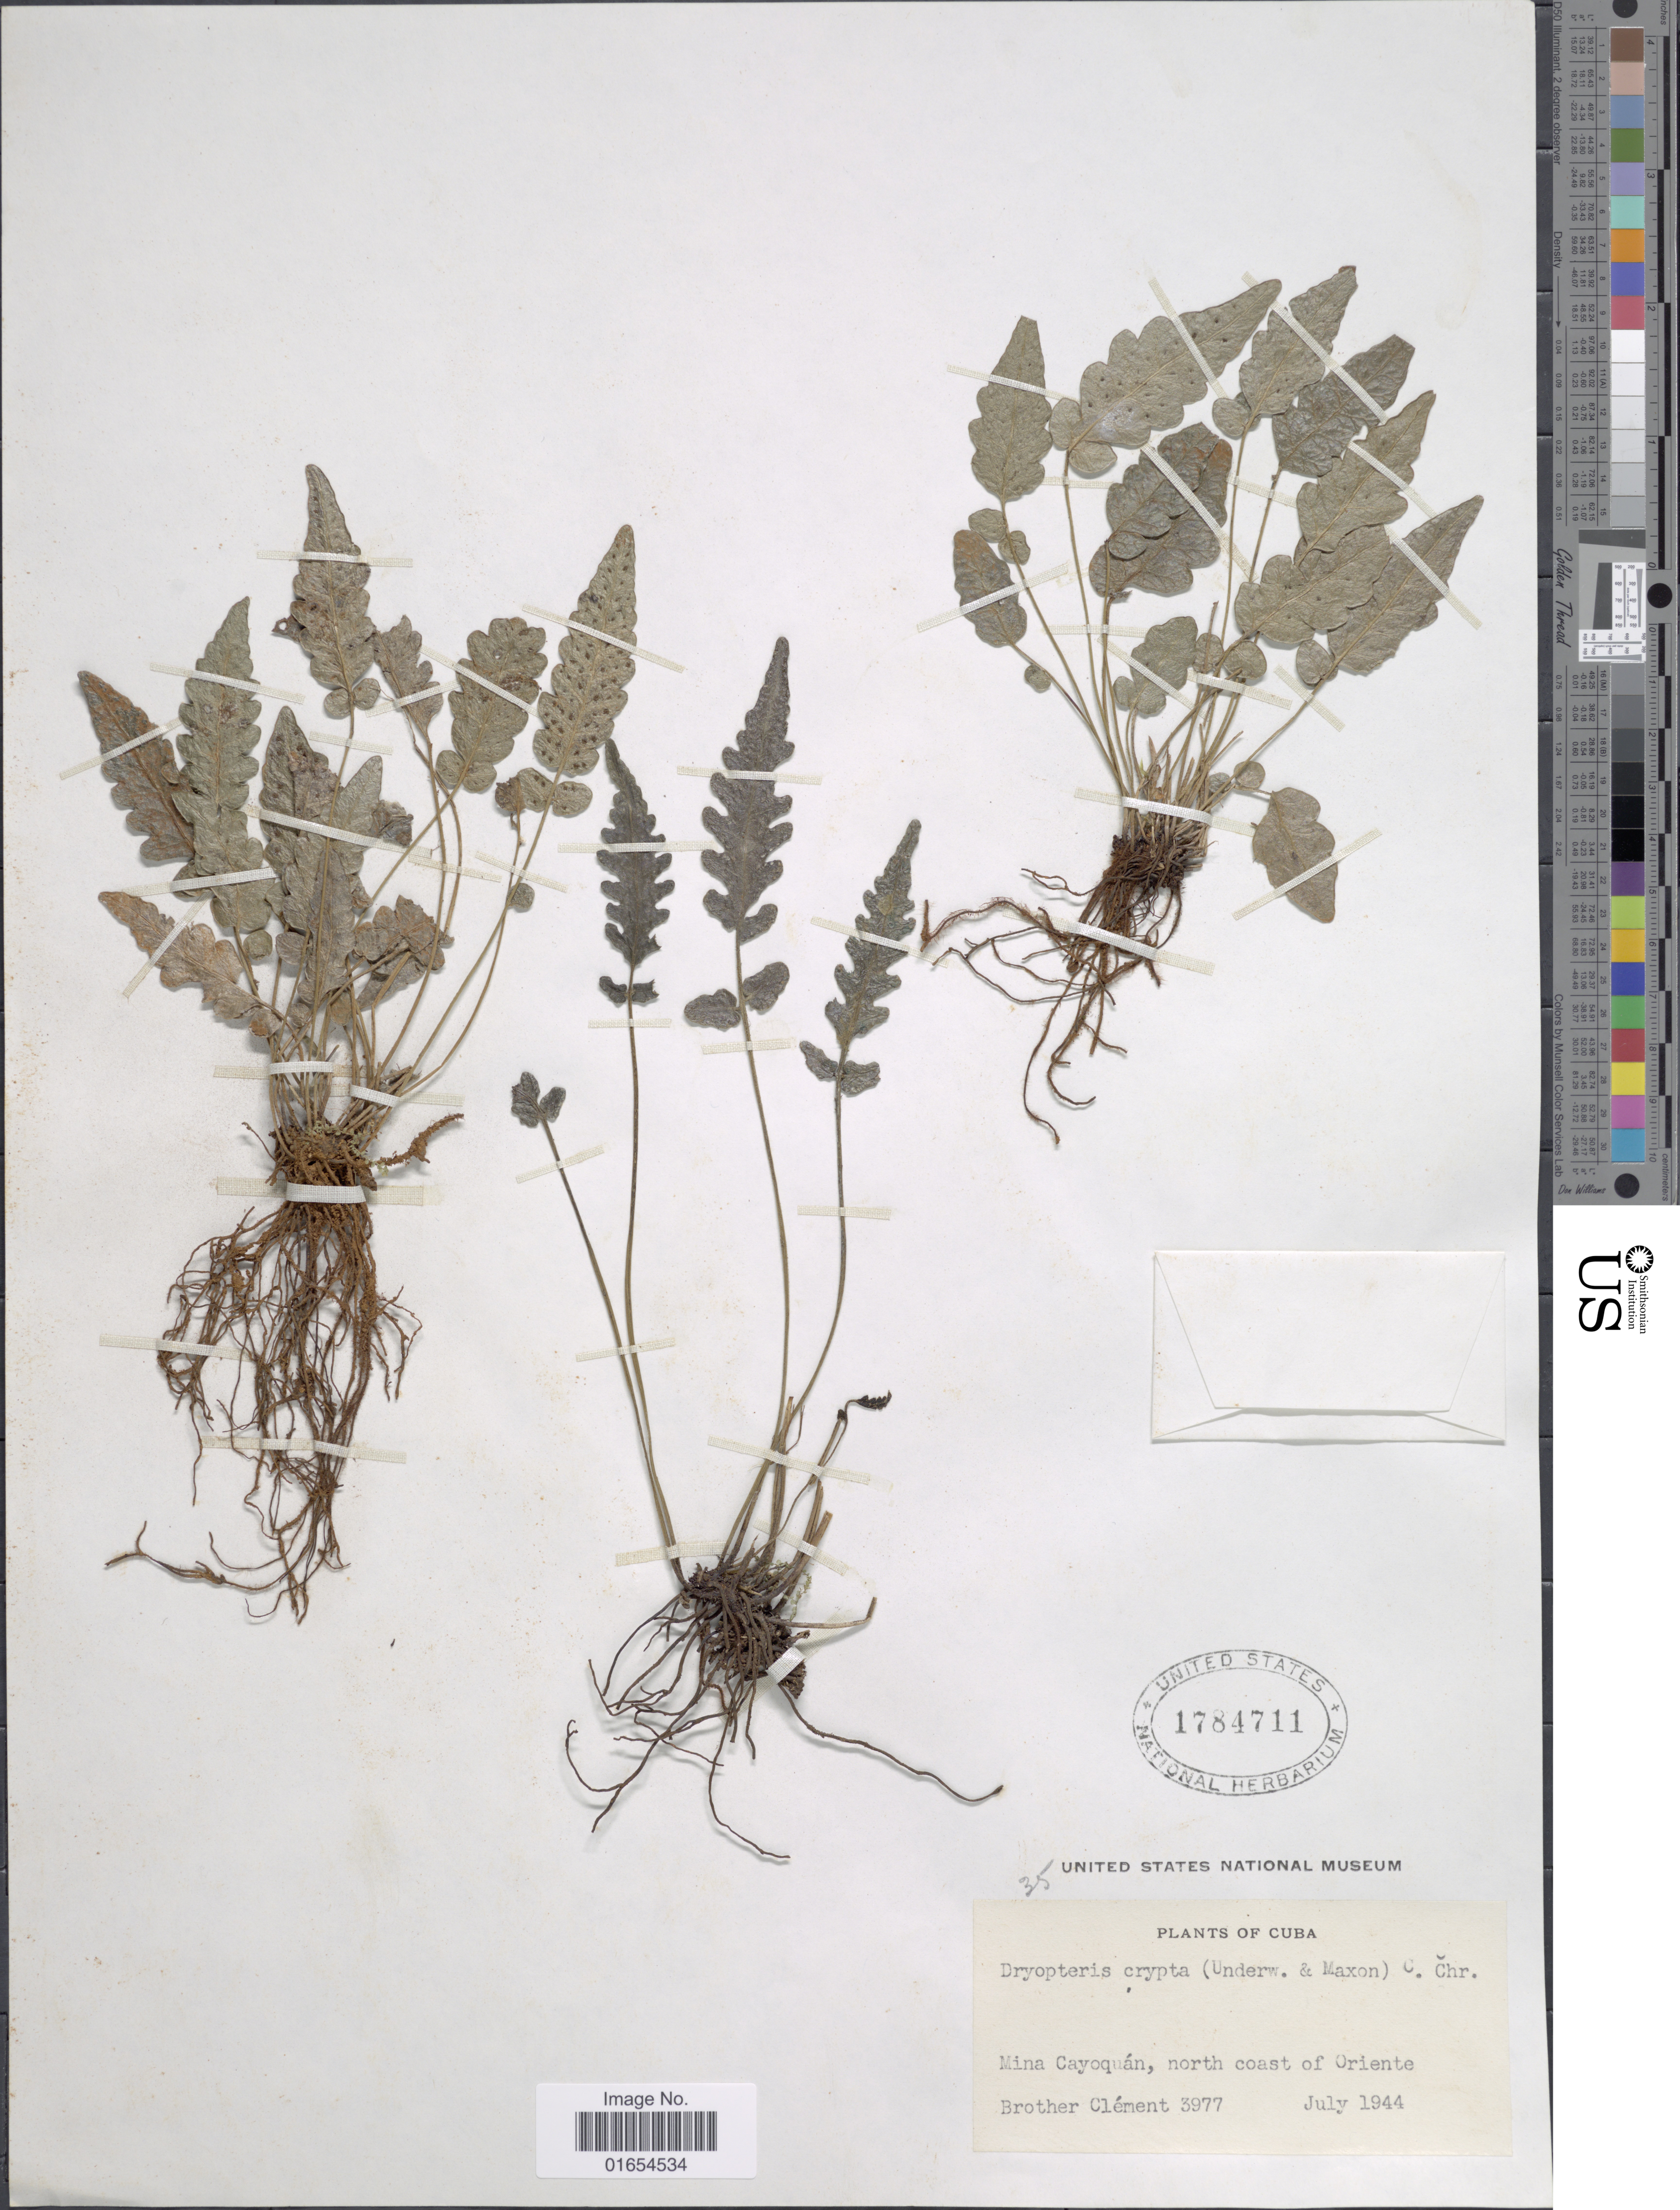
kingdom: Plantae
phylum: Tracheophyta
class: Polypodiopsida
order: Polypodiales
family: Thelypteridaceae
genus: Goniopteris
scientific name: Goniopteris crypta (Underw. & Maxon) comb. nov., ined 2015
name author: (Underw. & Maxon)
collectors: B. Clement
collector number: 3977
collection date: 1944-07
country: Cuba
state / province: Oriente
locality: Mina Cayoquan, north coast of Oriente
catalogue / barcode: US 1784711